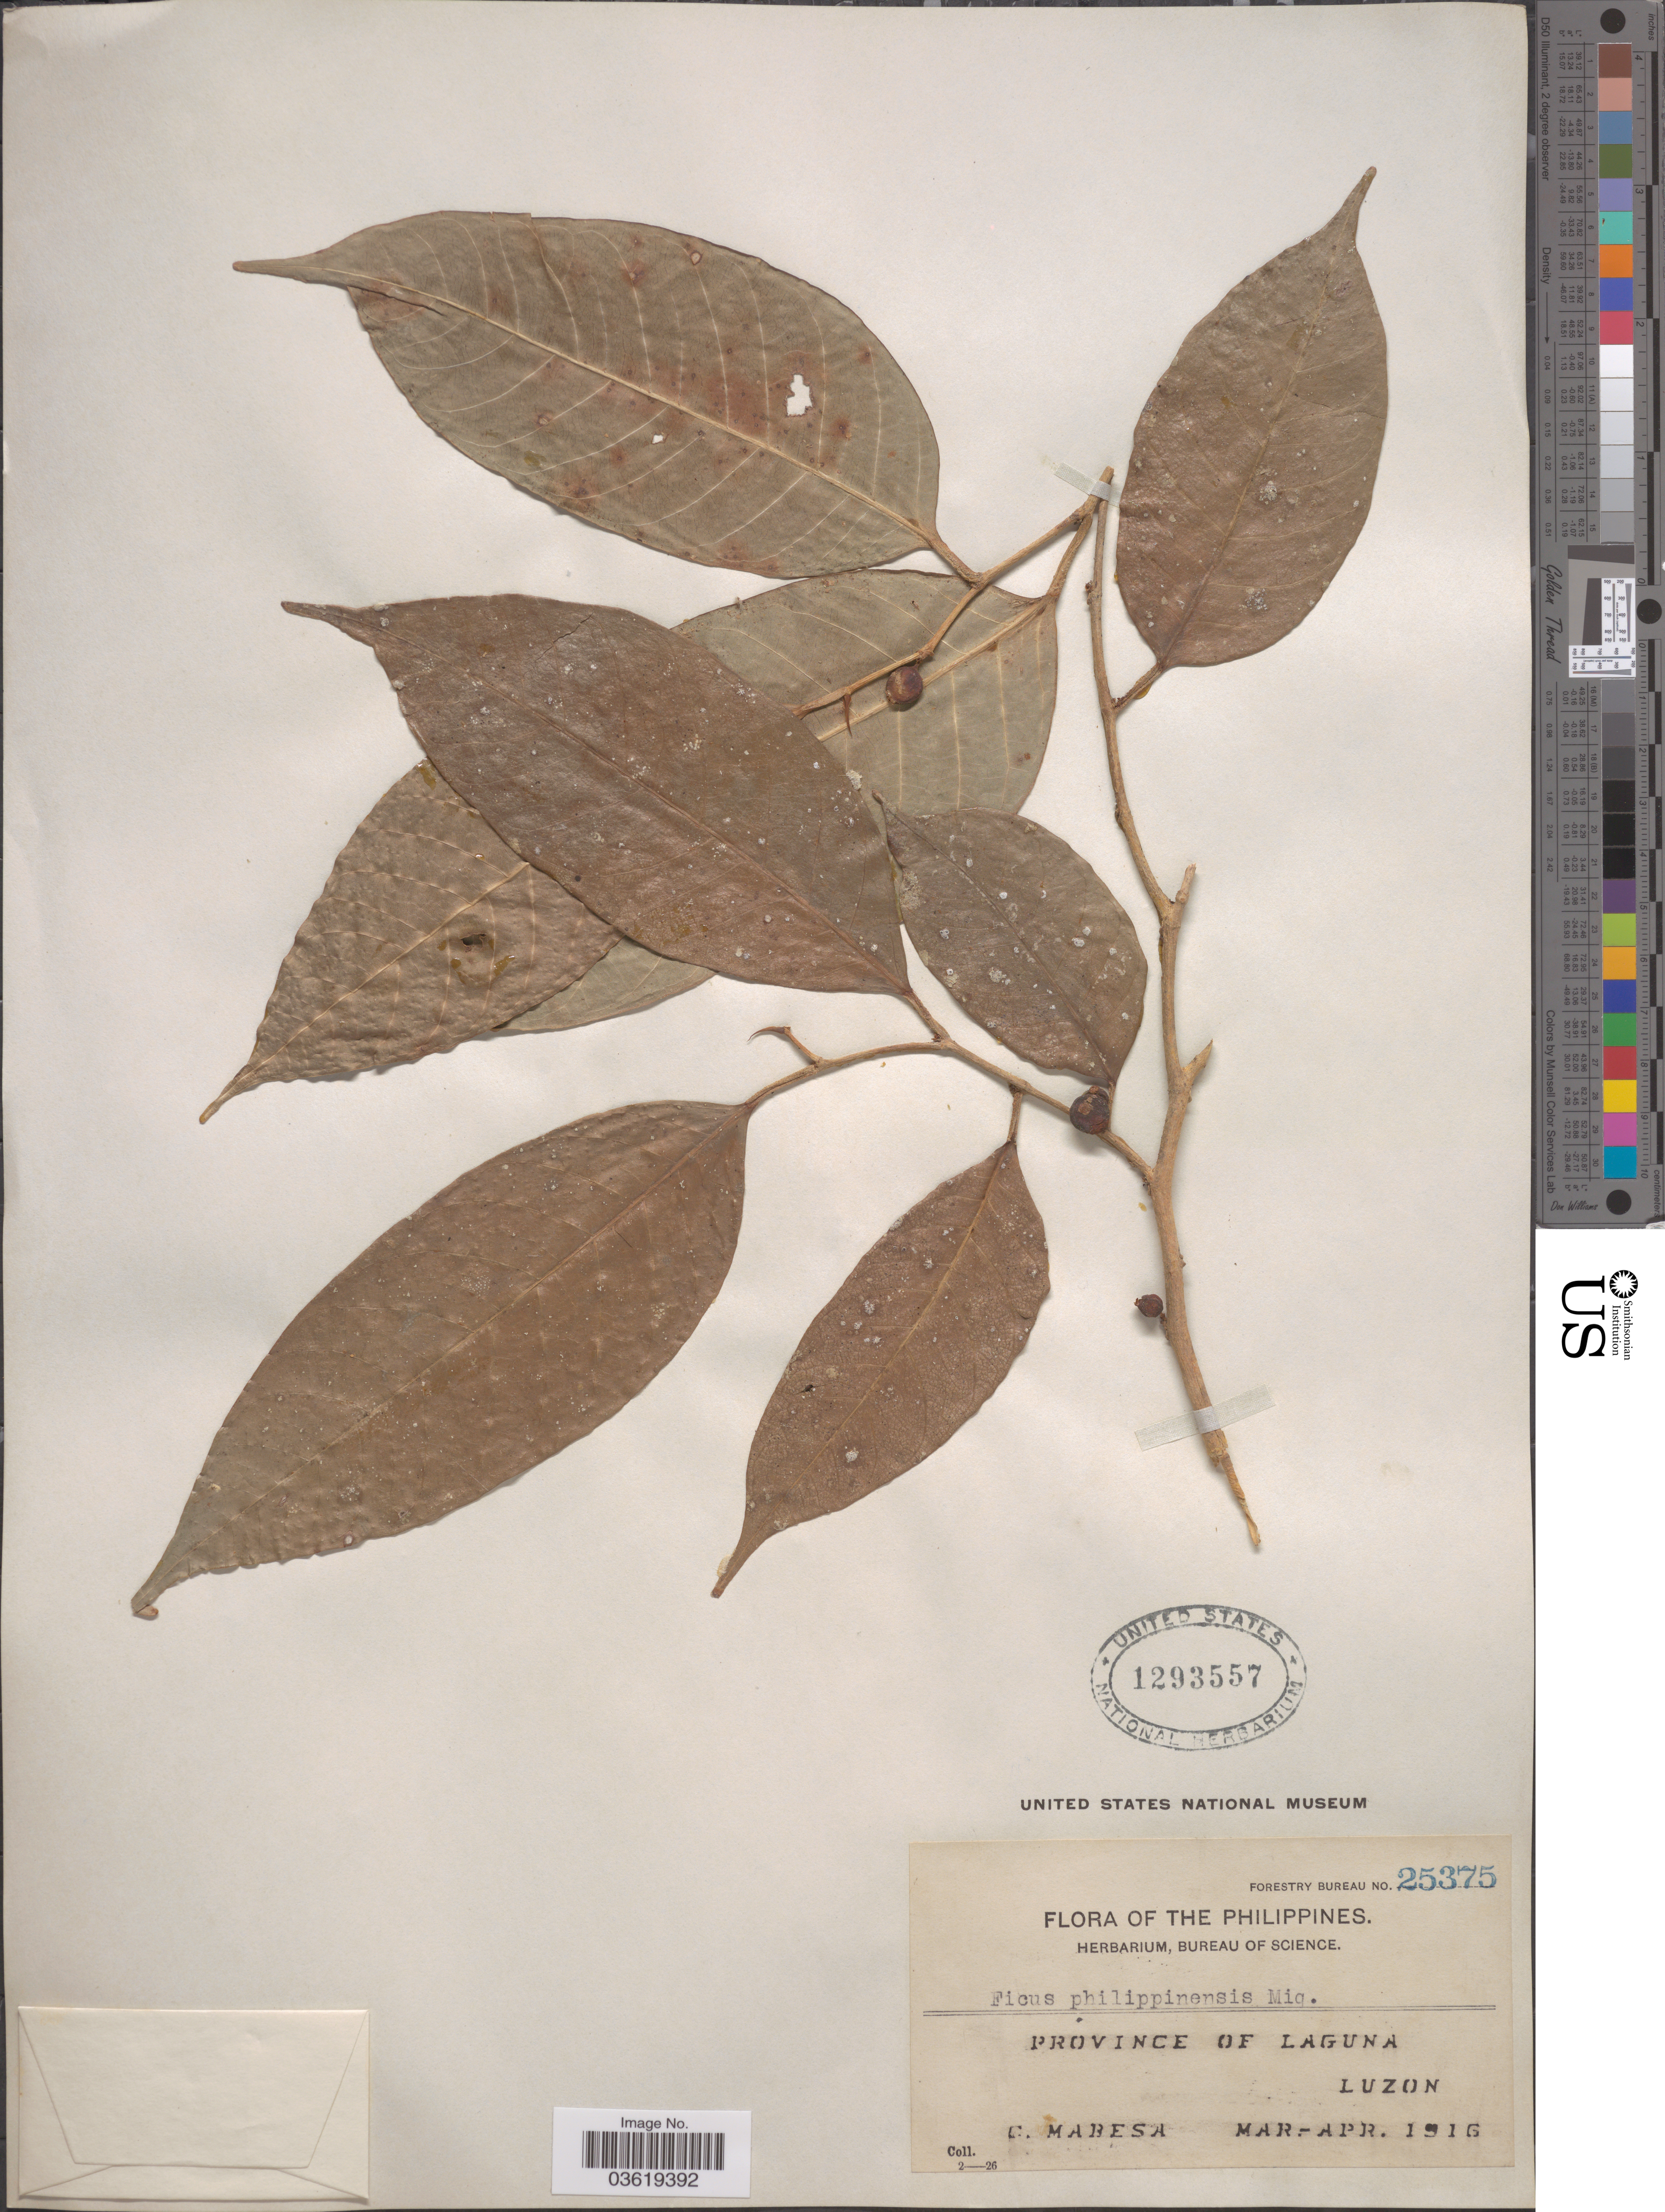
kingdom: Plantae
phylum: Tracheophyta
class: Magnoliopsida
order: Rosales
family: Moraceae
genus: Ficus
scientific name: Ficus philippinensis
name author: Miq.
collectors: C. Mabesa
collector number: Forestry Bureau 25375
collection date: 1916-03/1916-04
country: Philippines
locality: Province of Laguna, Luzon.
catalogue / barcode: US 1293557